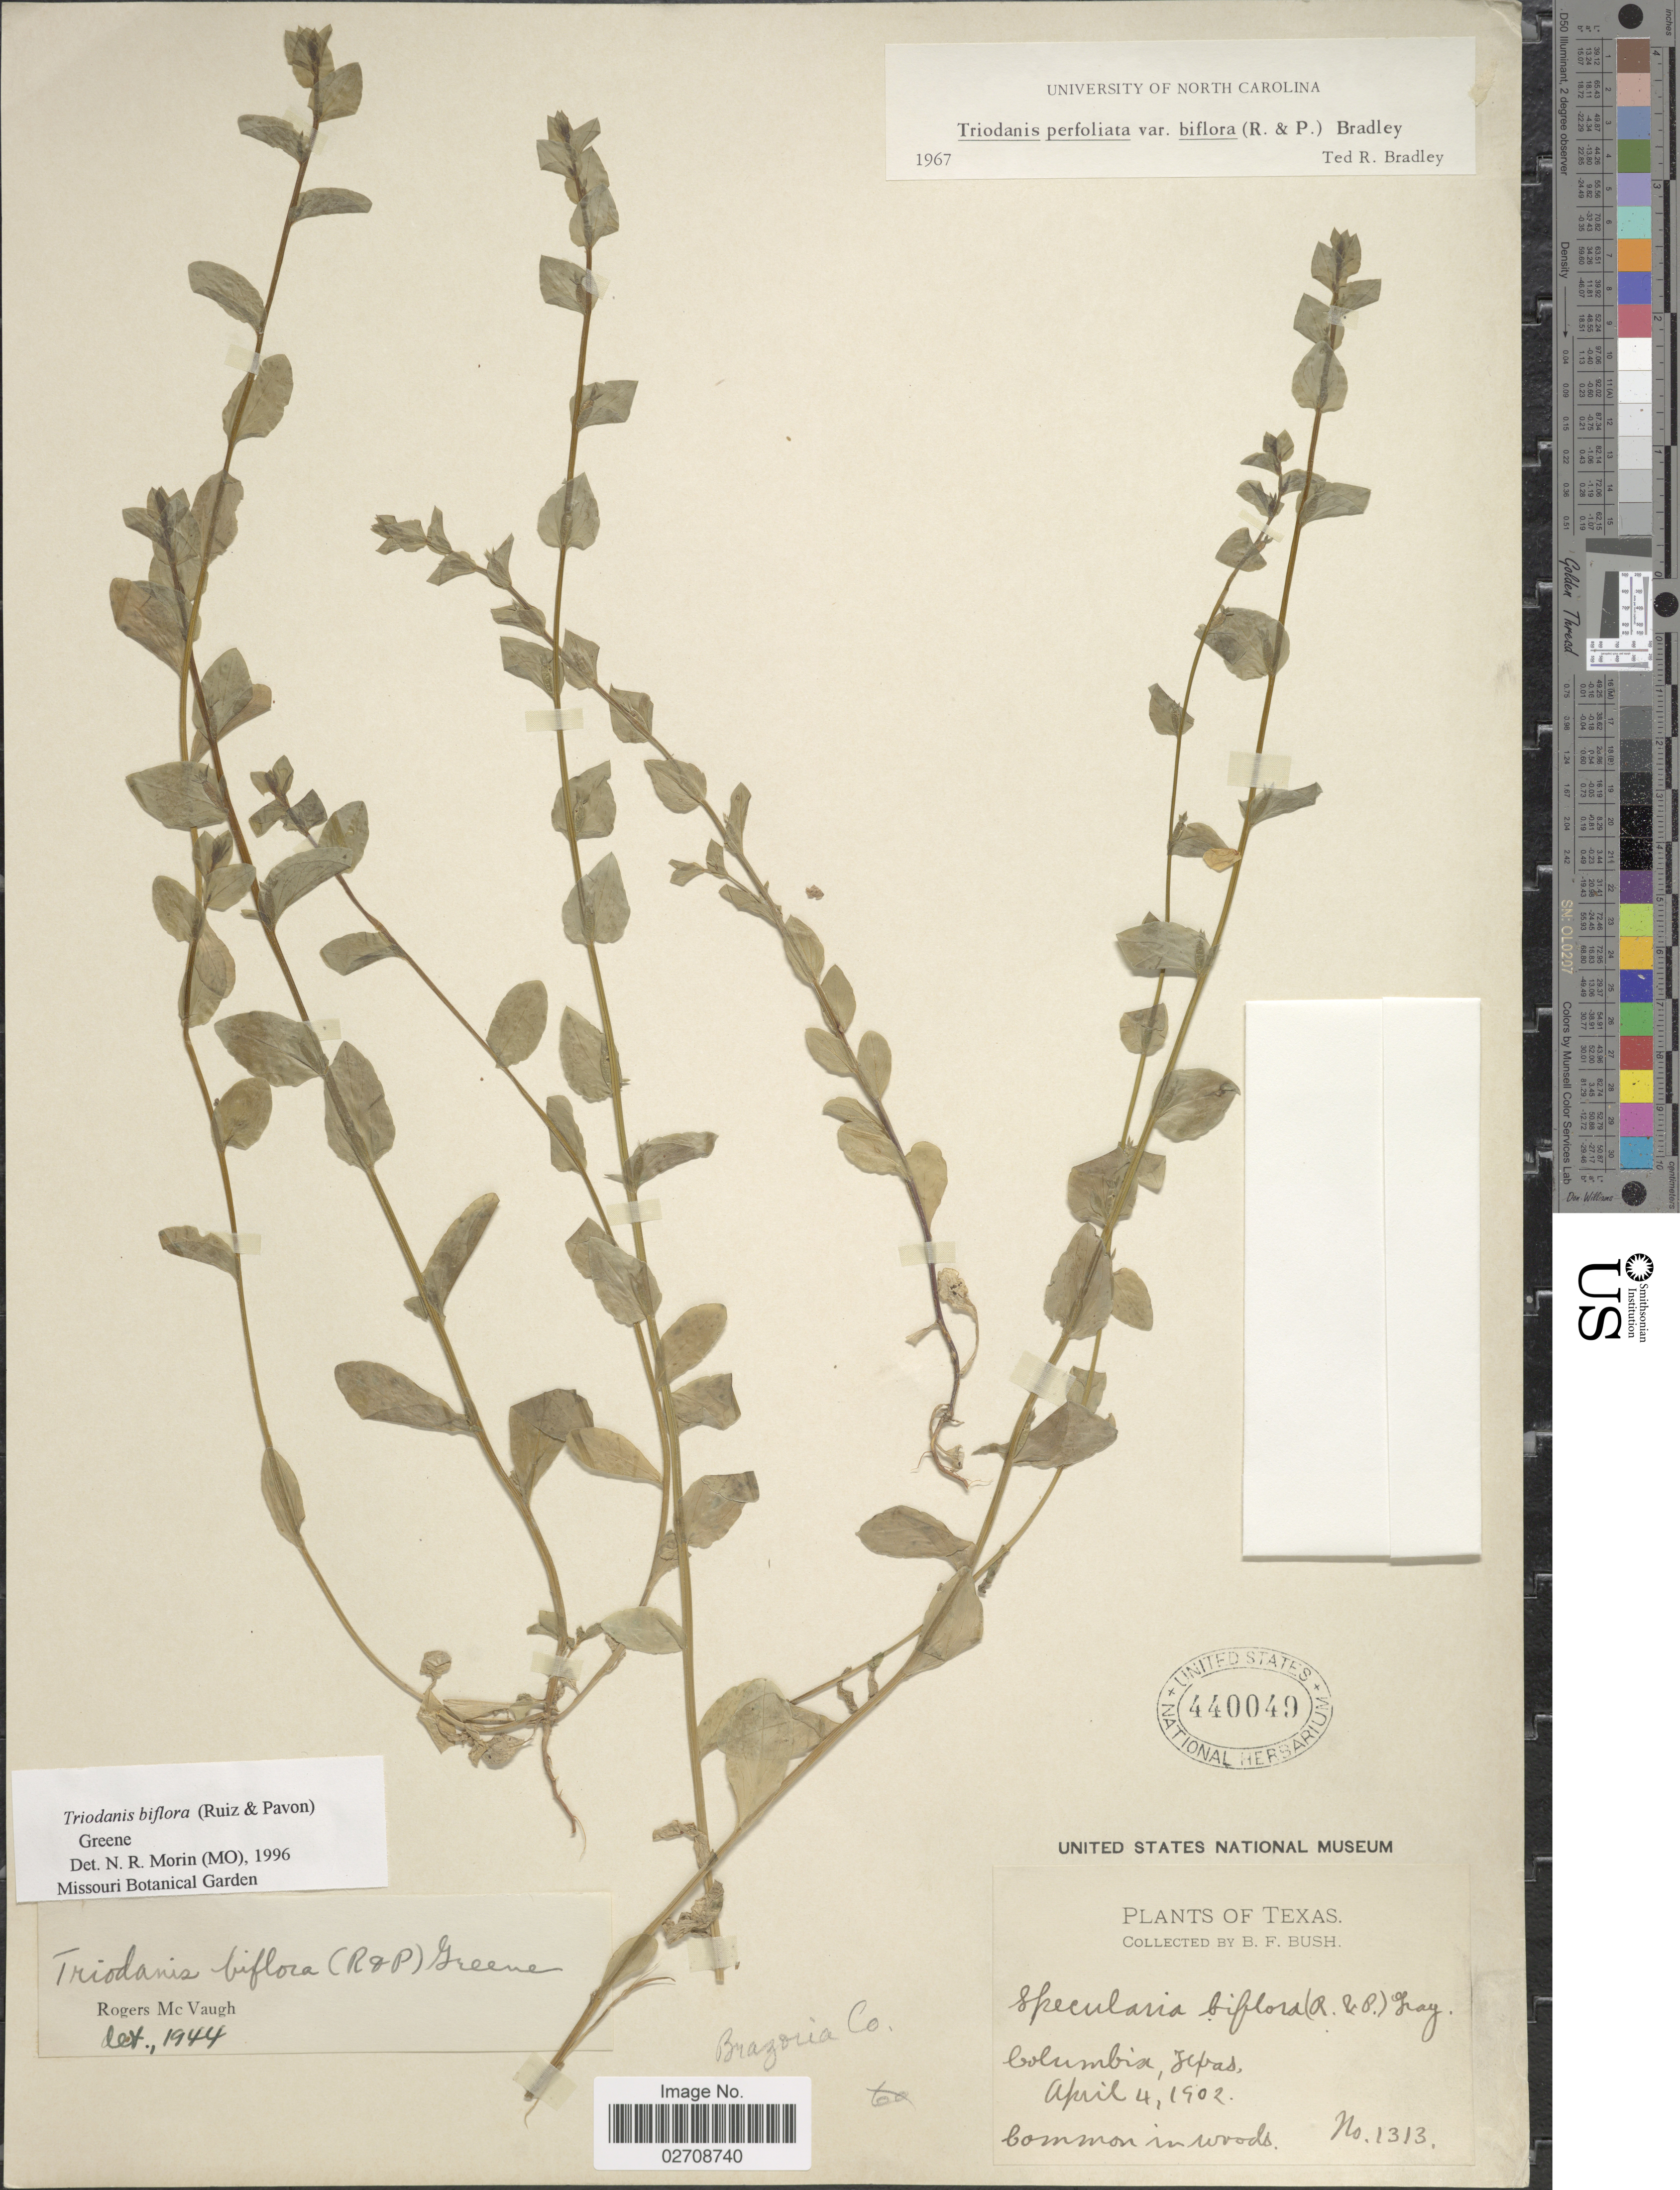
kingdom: Plantae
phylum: Tracheophyta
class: Magnoliopsida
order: Asterales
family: Campanulaceae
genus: Triodanis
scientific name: Triodanis biflora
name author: (Ruiz & Pav.) Greene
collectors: B. F. Bush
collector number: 1313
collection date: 1902-04-04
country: United States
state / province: Texas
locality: Columbia, Texas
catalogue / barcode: US 440049